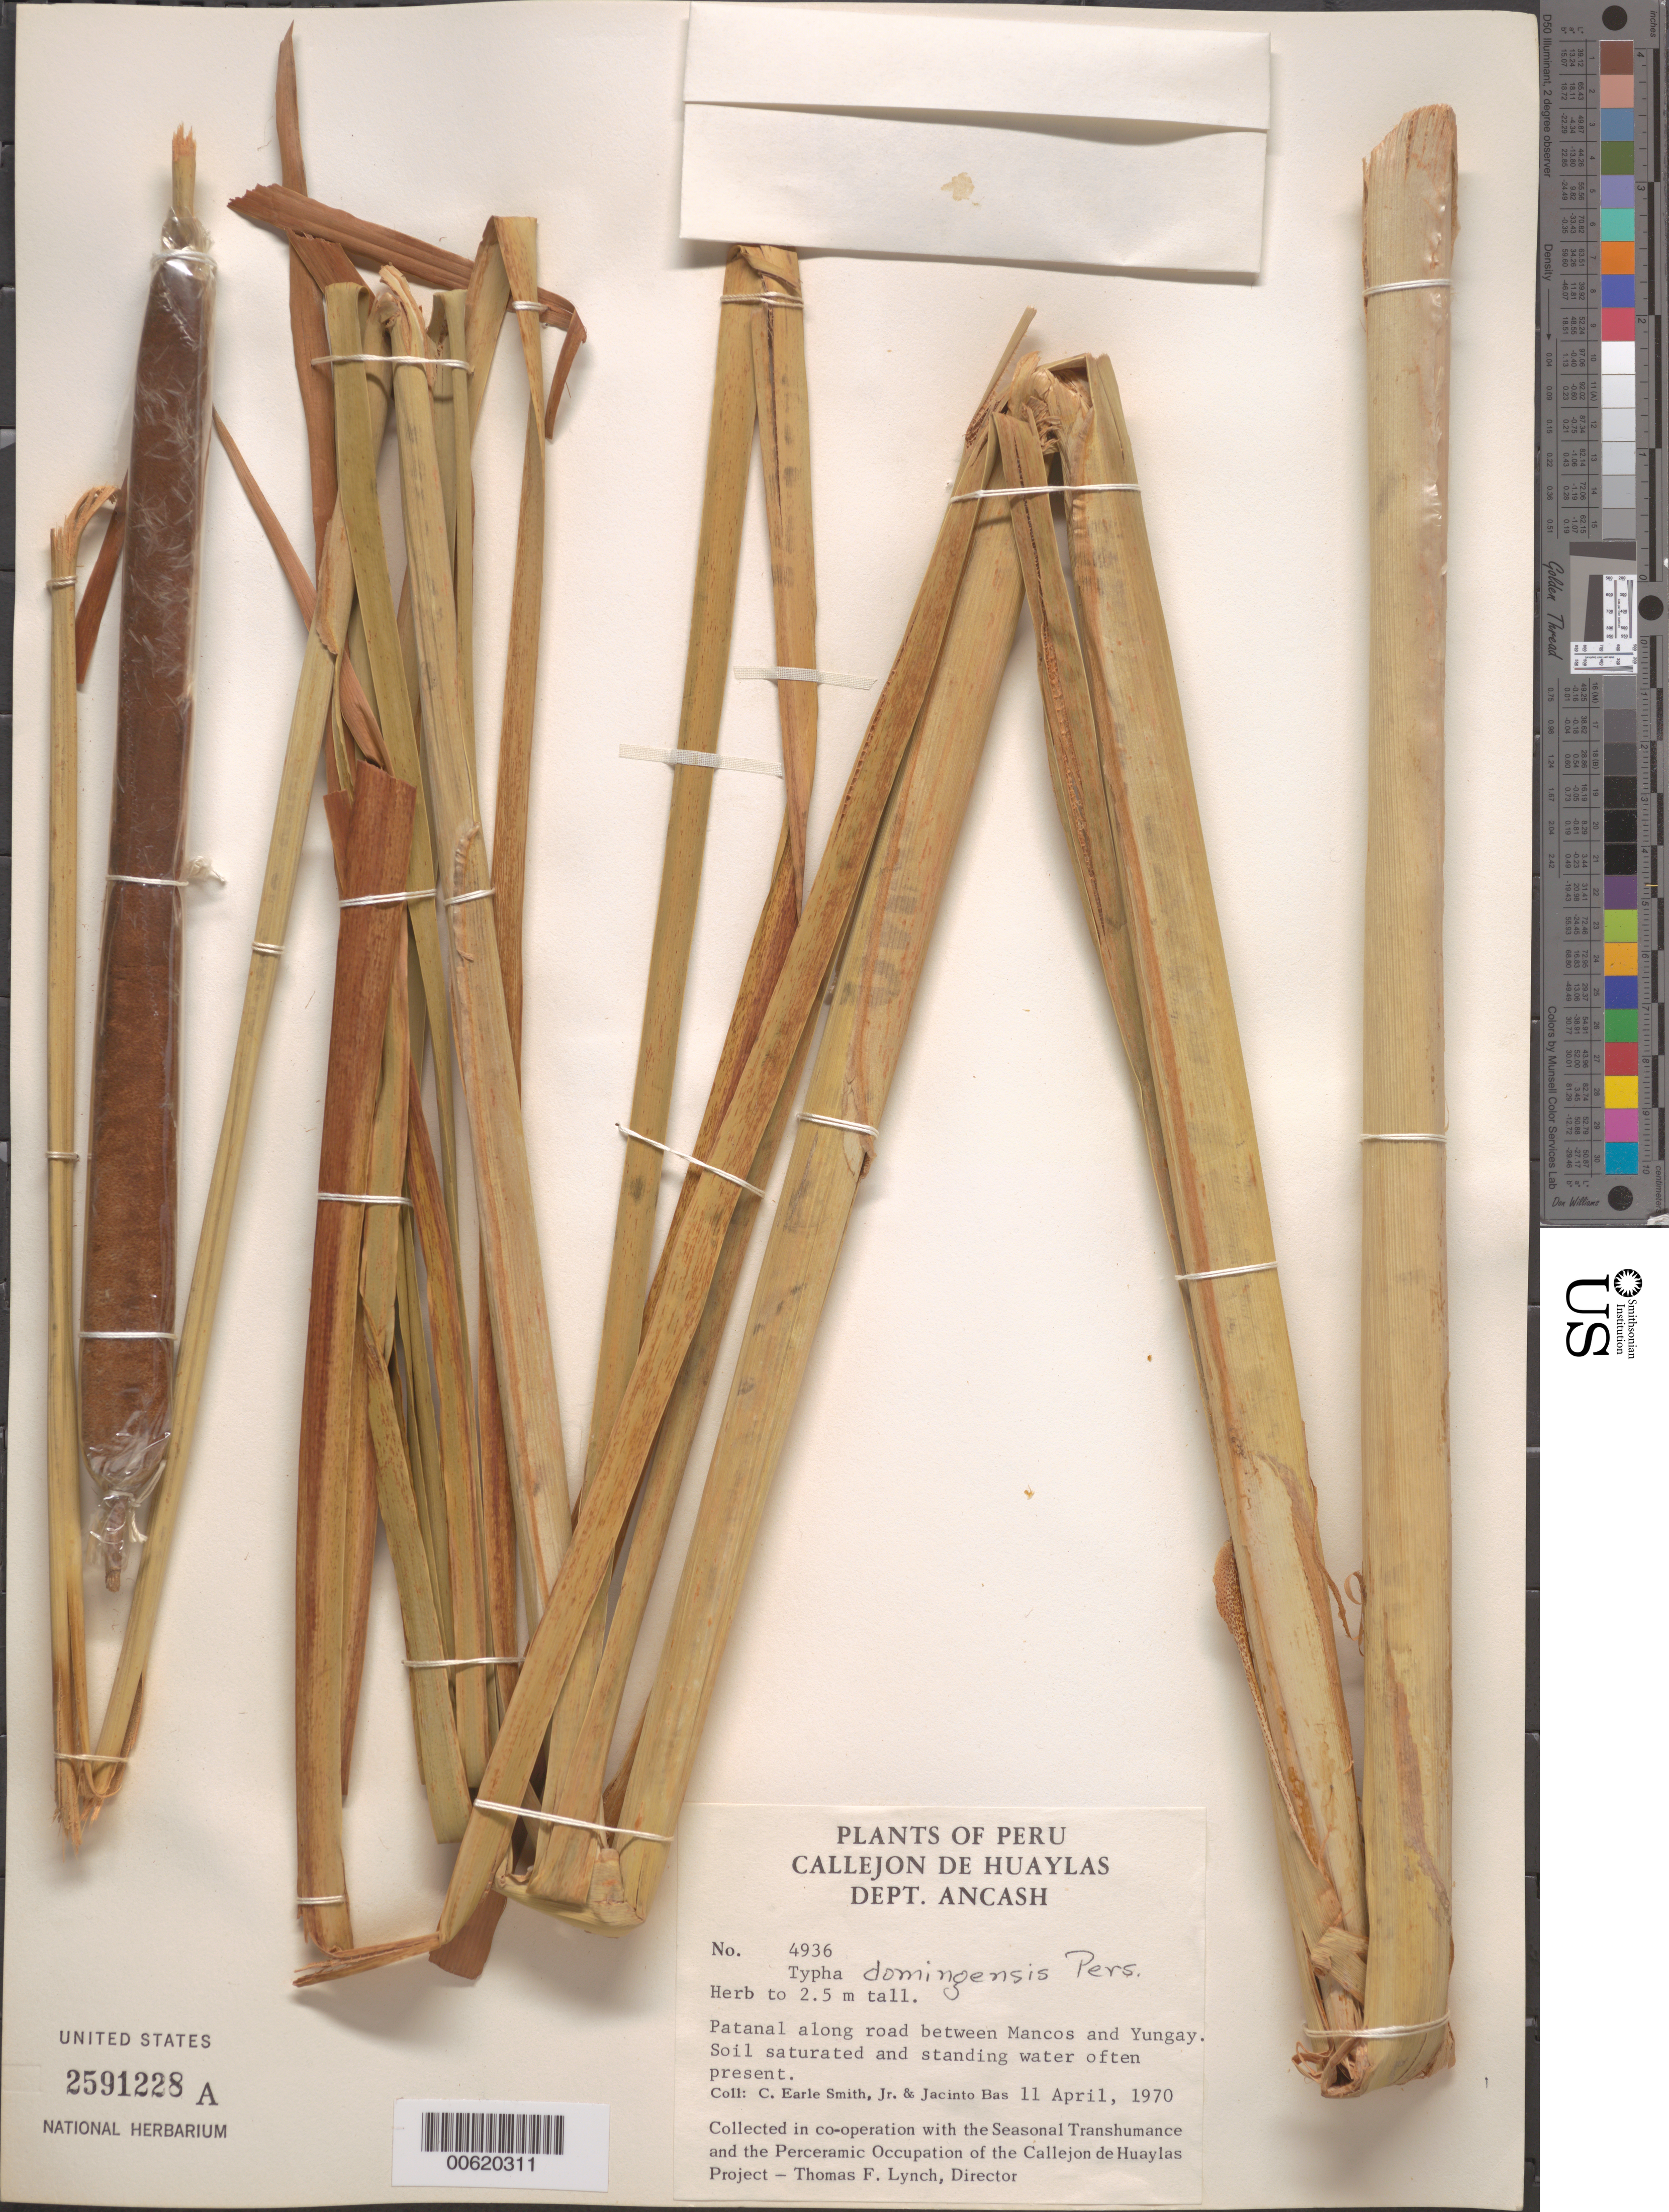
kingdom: Plantae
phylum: Tracheophyta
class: Liliopsida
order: Poales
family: Typhaceae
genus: Typha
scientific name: Typha domingensis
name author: Pers.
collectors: C. E. Smith Jr. & J. Bas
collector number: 4936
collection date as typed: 11 Apr 1970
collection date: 1970-04-11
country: Peru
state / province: Ancash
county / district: Huaylas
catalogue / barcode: US 2591228A